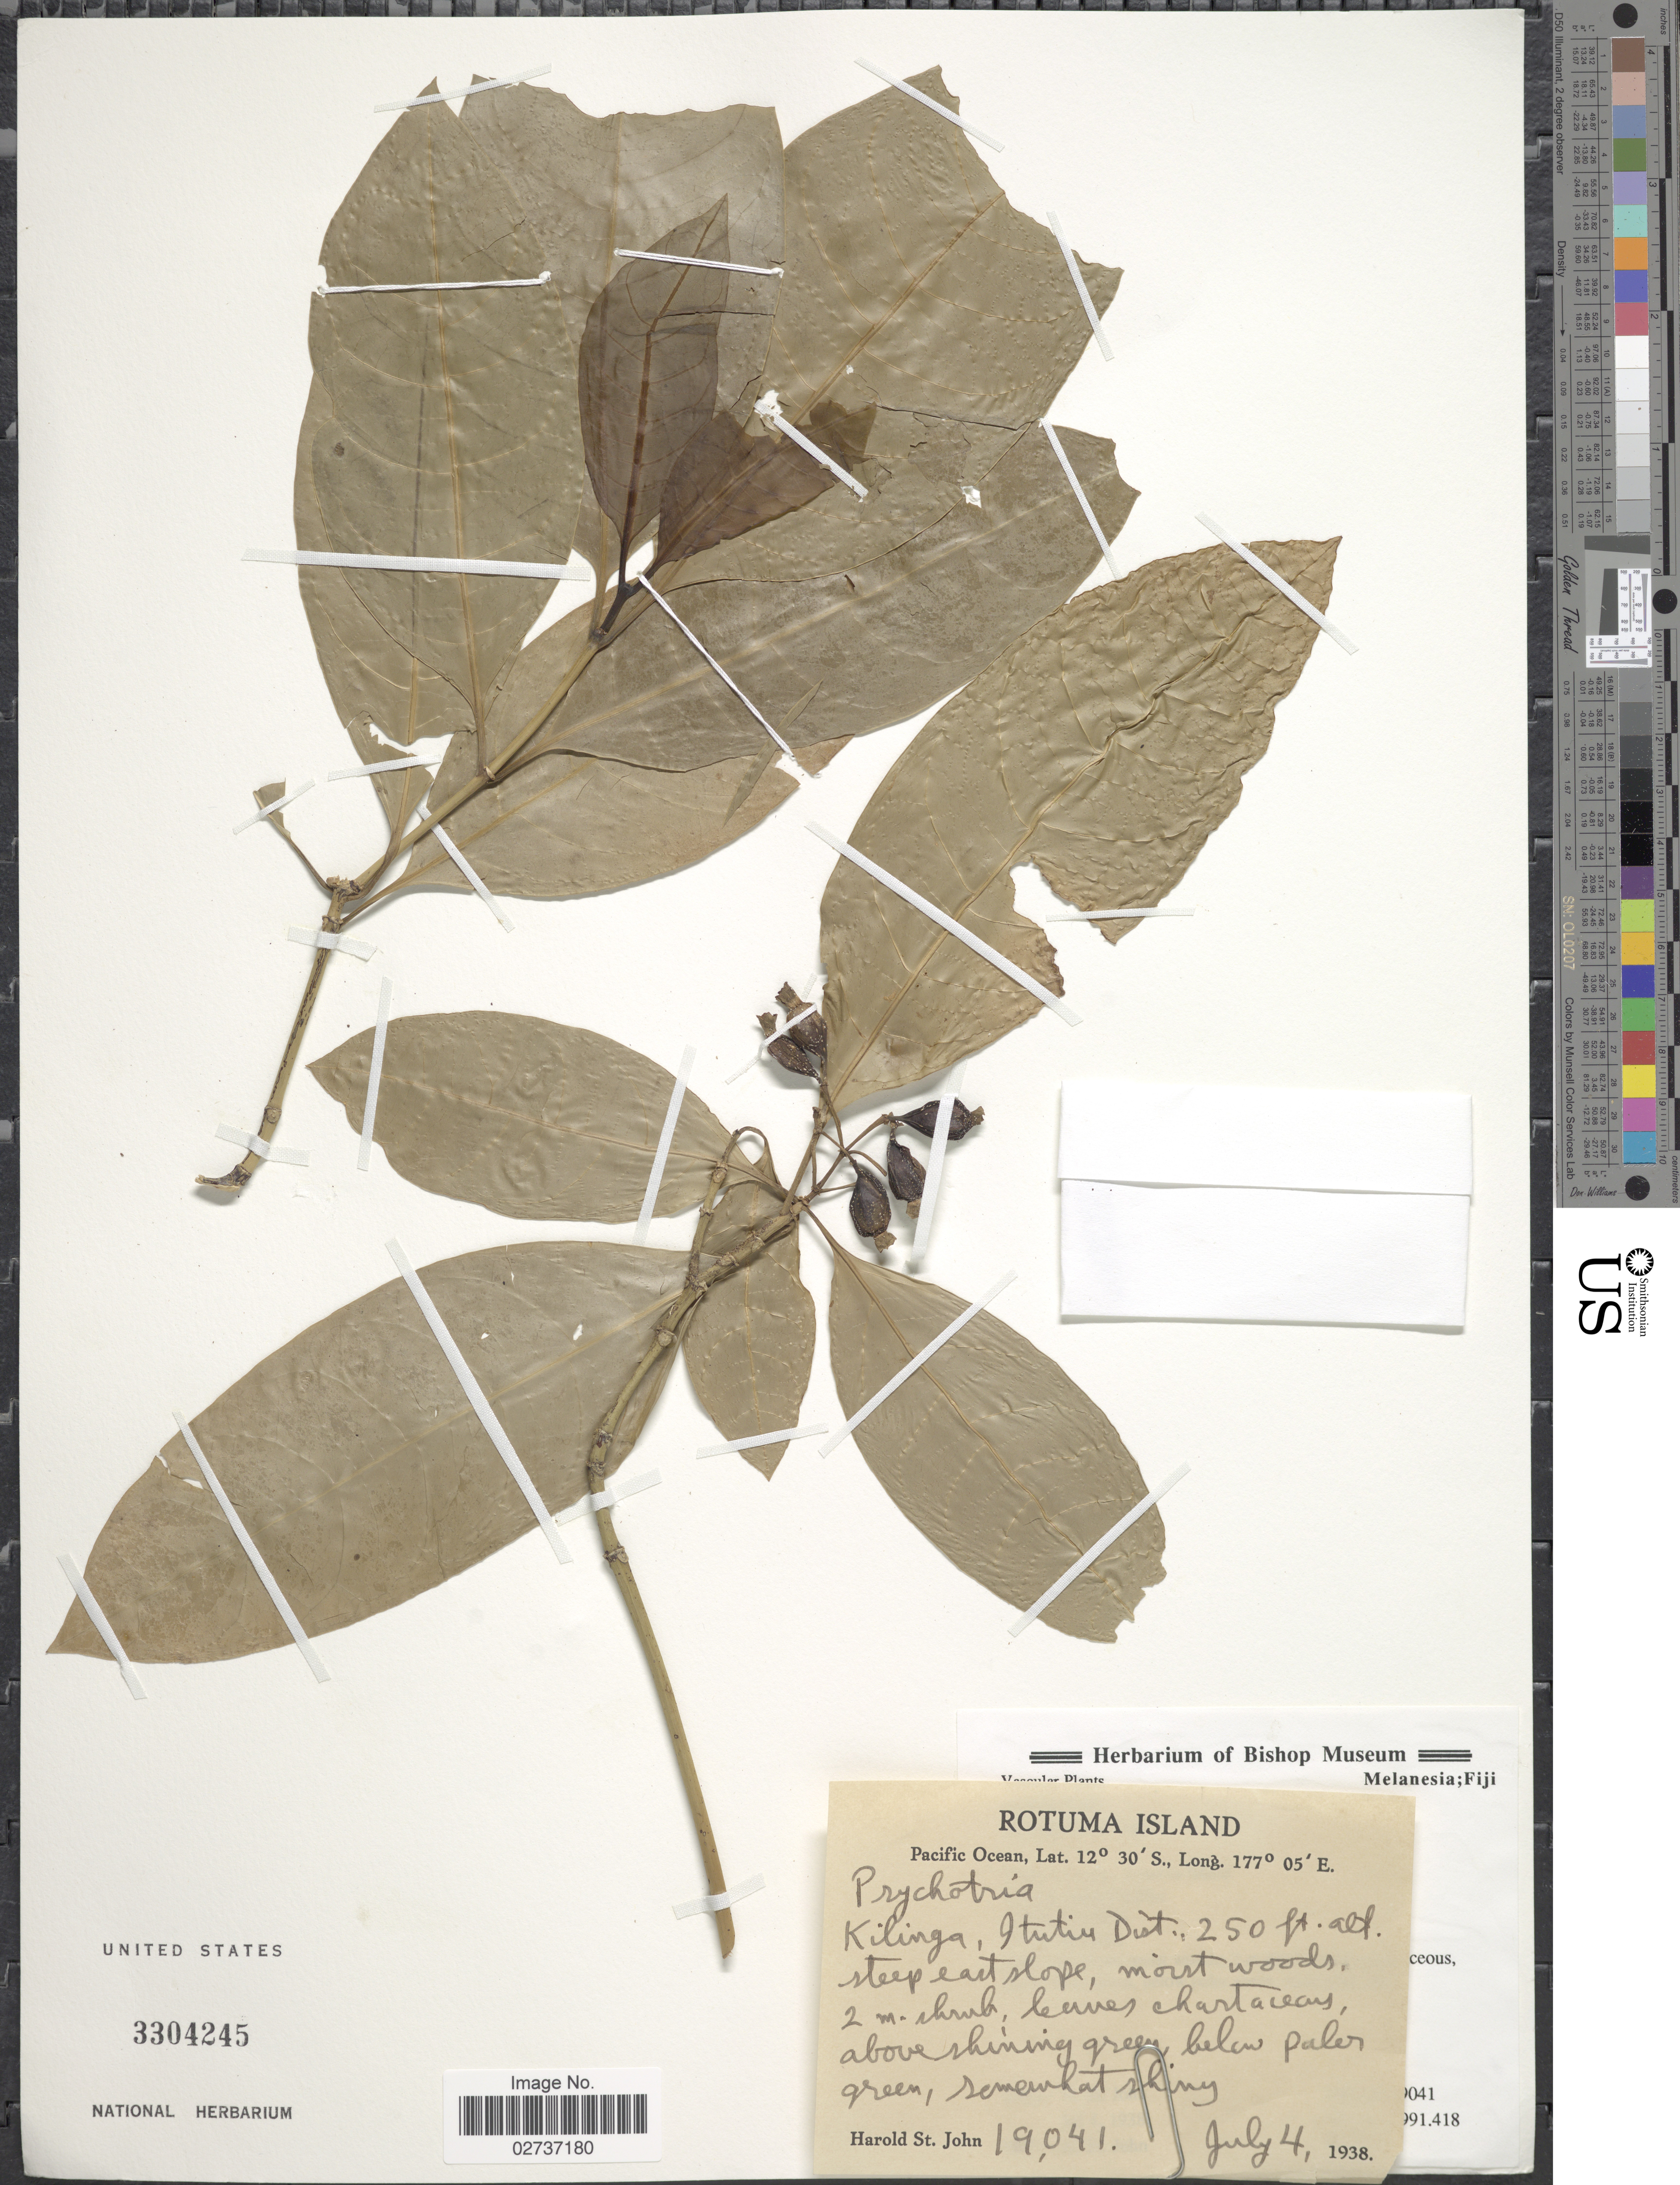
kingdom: Plantae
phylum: Tracheophyta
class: Magnoliopsida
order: Gentianales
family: Rubiaceae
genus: Psychotria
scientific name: Psychotria sp.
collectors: H. St. John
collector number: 19041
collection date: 1938-07-04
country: Fiji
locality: Rotuma, Pacific Ocean, Kilinga, Itutiu Dist., steep east slope, moist woods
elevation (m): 76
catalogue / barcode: US 3304245